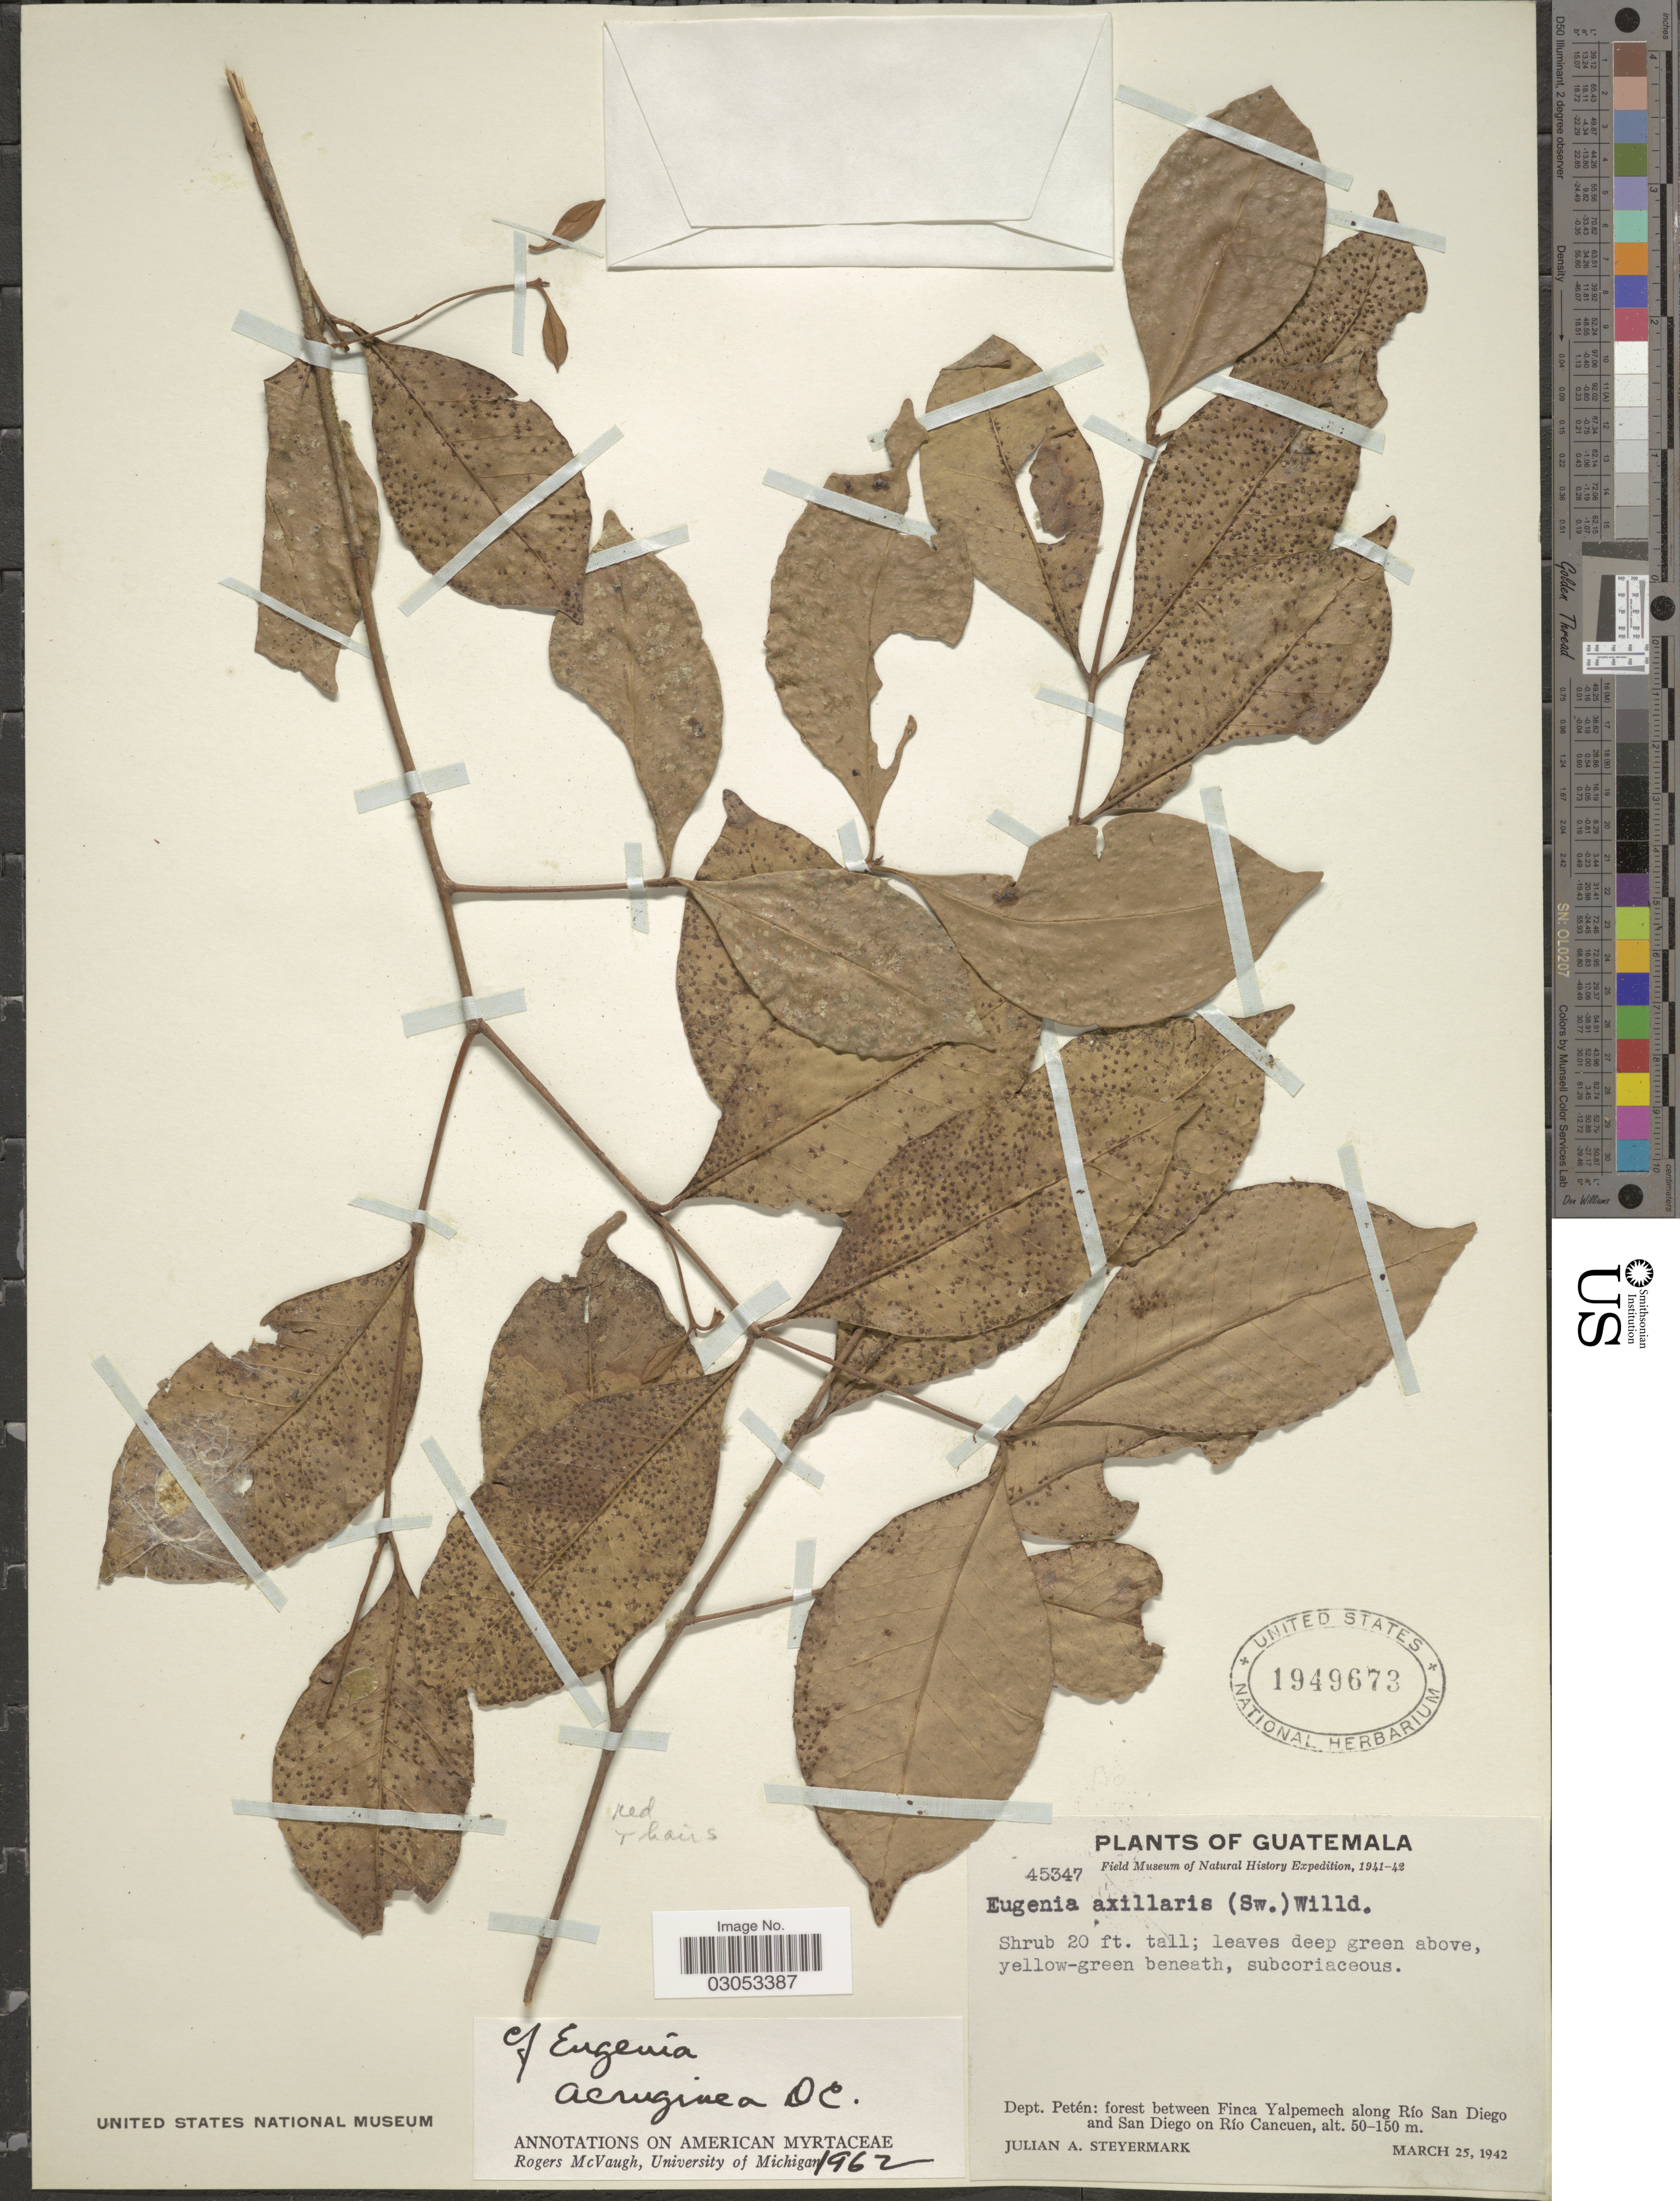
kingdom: Plantae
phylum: Tracheophyta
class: Magnoliopsida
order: Myrtales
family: Myrtaceae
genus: Eugenia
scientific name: Eugenia aeruginea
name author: DC.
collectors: J. Steyermark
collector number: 45347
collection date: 1942-03-25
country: Guatemala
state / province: El Petén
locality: Dept. Petén: forest between Finca Yalpemech along Río San Diego and San Diego on Rio Cancuen.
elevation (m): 50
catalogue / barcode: US 1949673